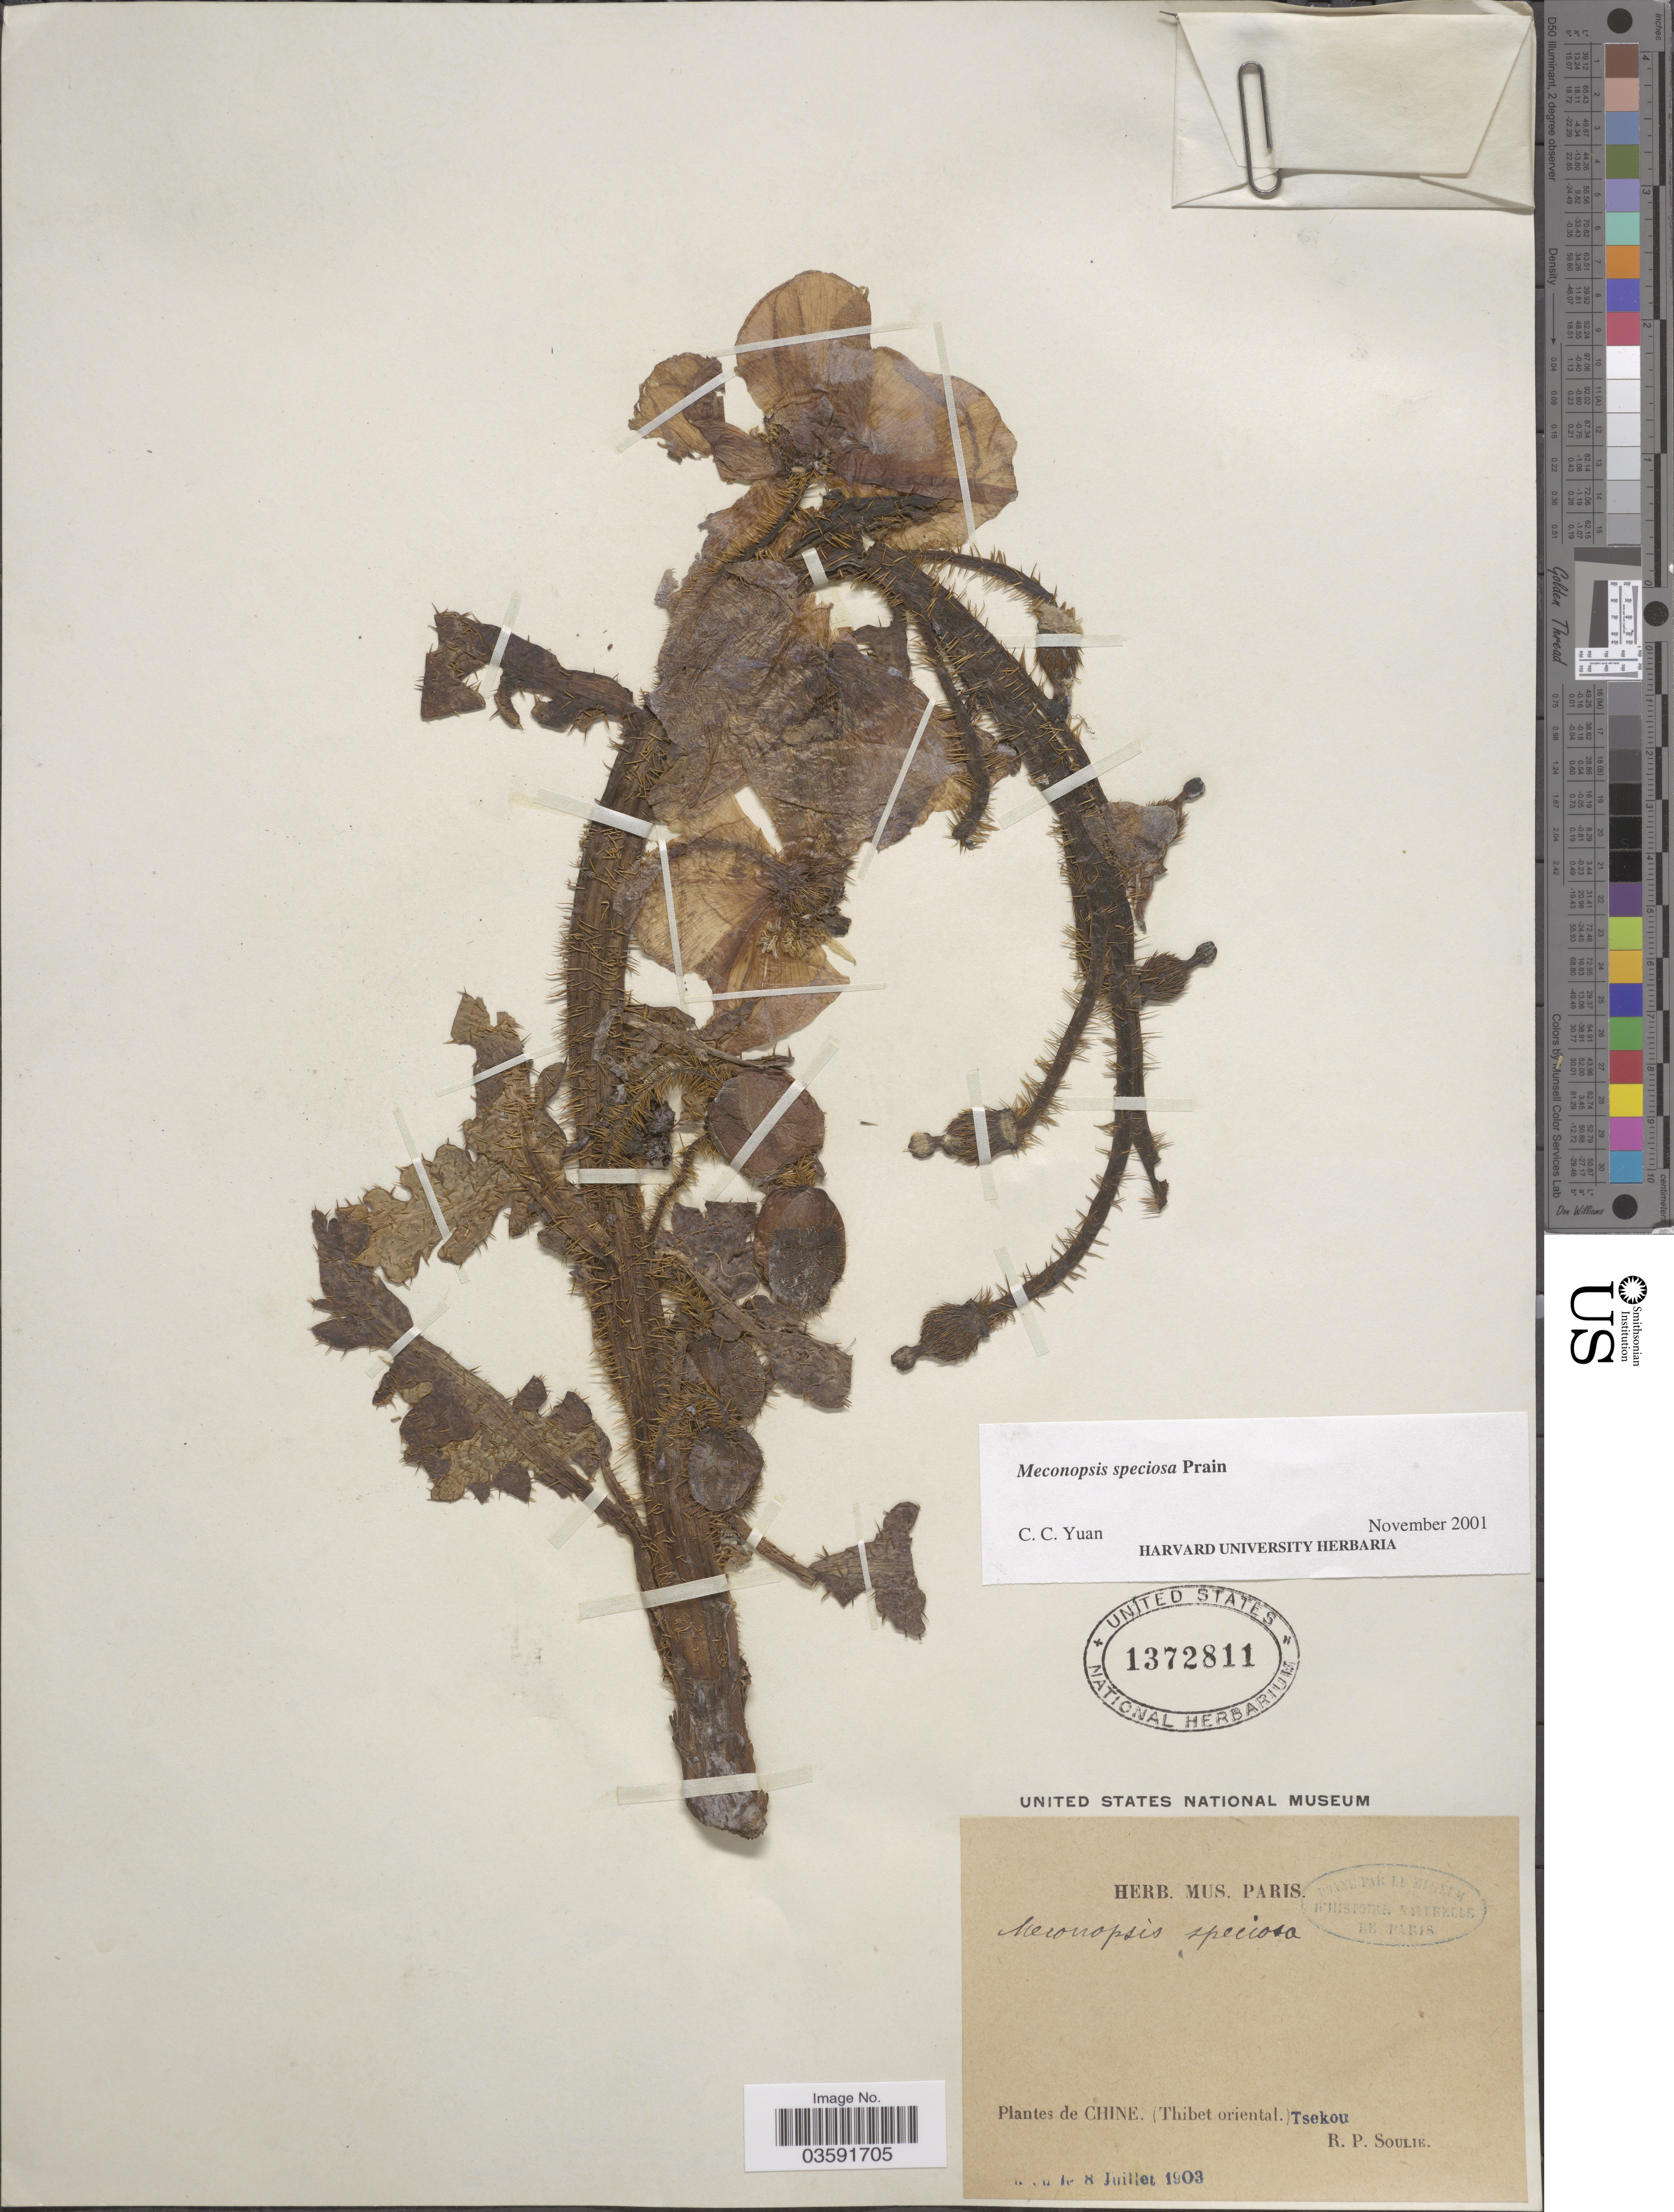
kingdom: Plantae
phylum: Tracheophyta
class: Magnoliopsida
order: Ranunculales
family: Papaveraceae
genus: Meconopsis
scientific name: Meconopsis speciosa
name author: Prain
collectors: R. Soulié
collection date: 1903-07-08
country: China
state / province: Xizang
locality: (Thibet oriental.) Tsekou.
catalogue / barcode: US 1372811